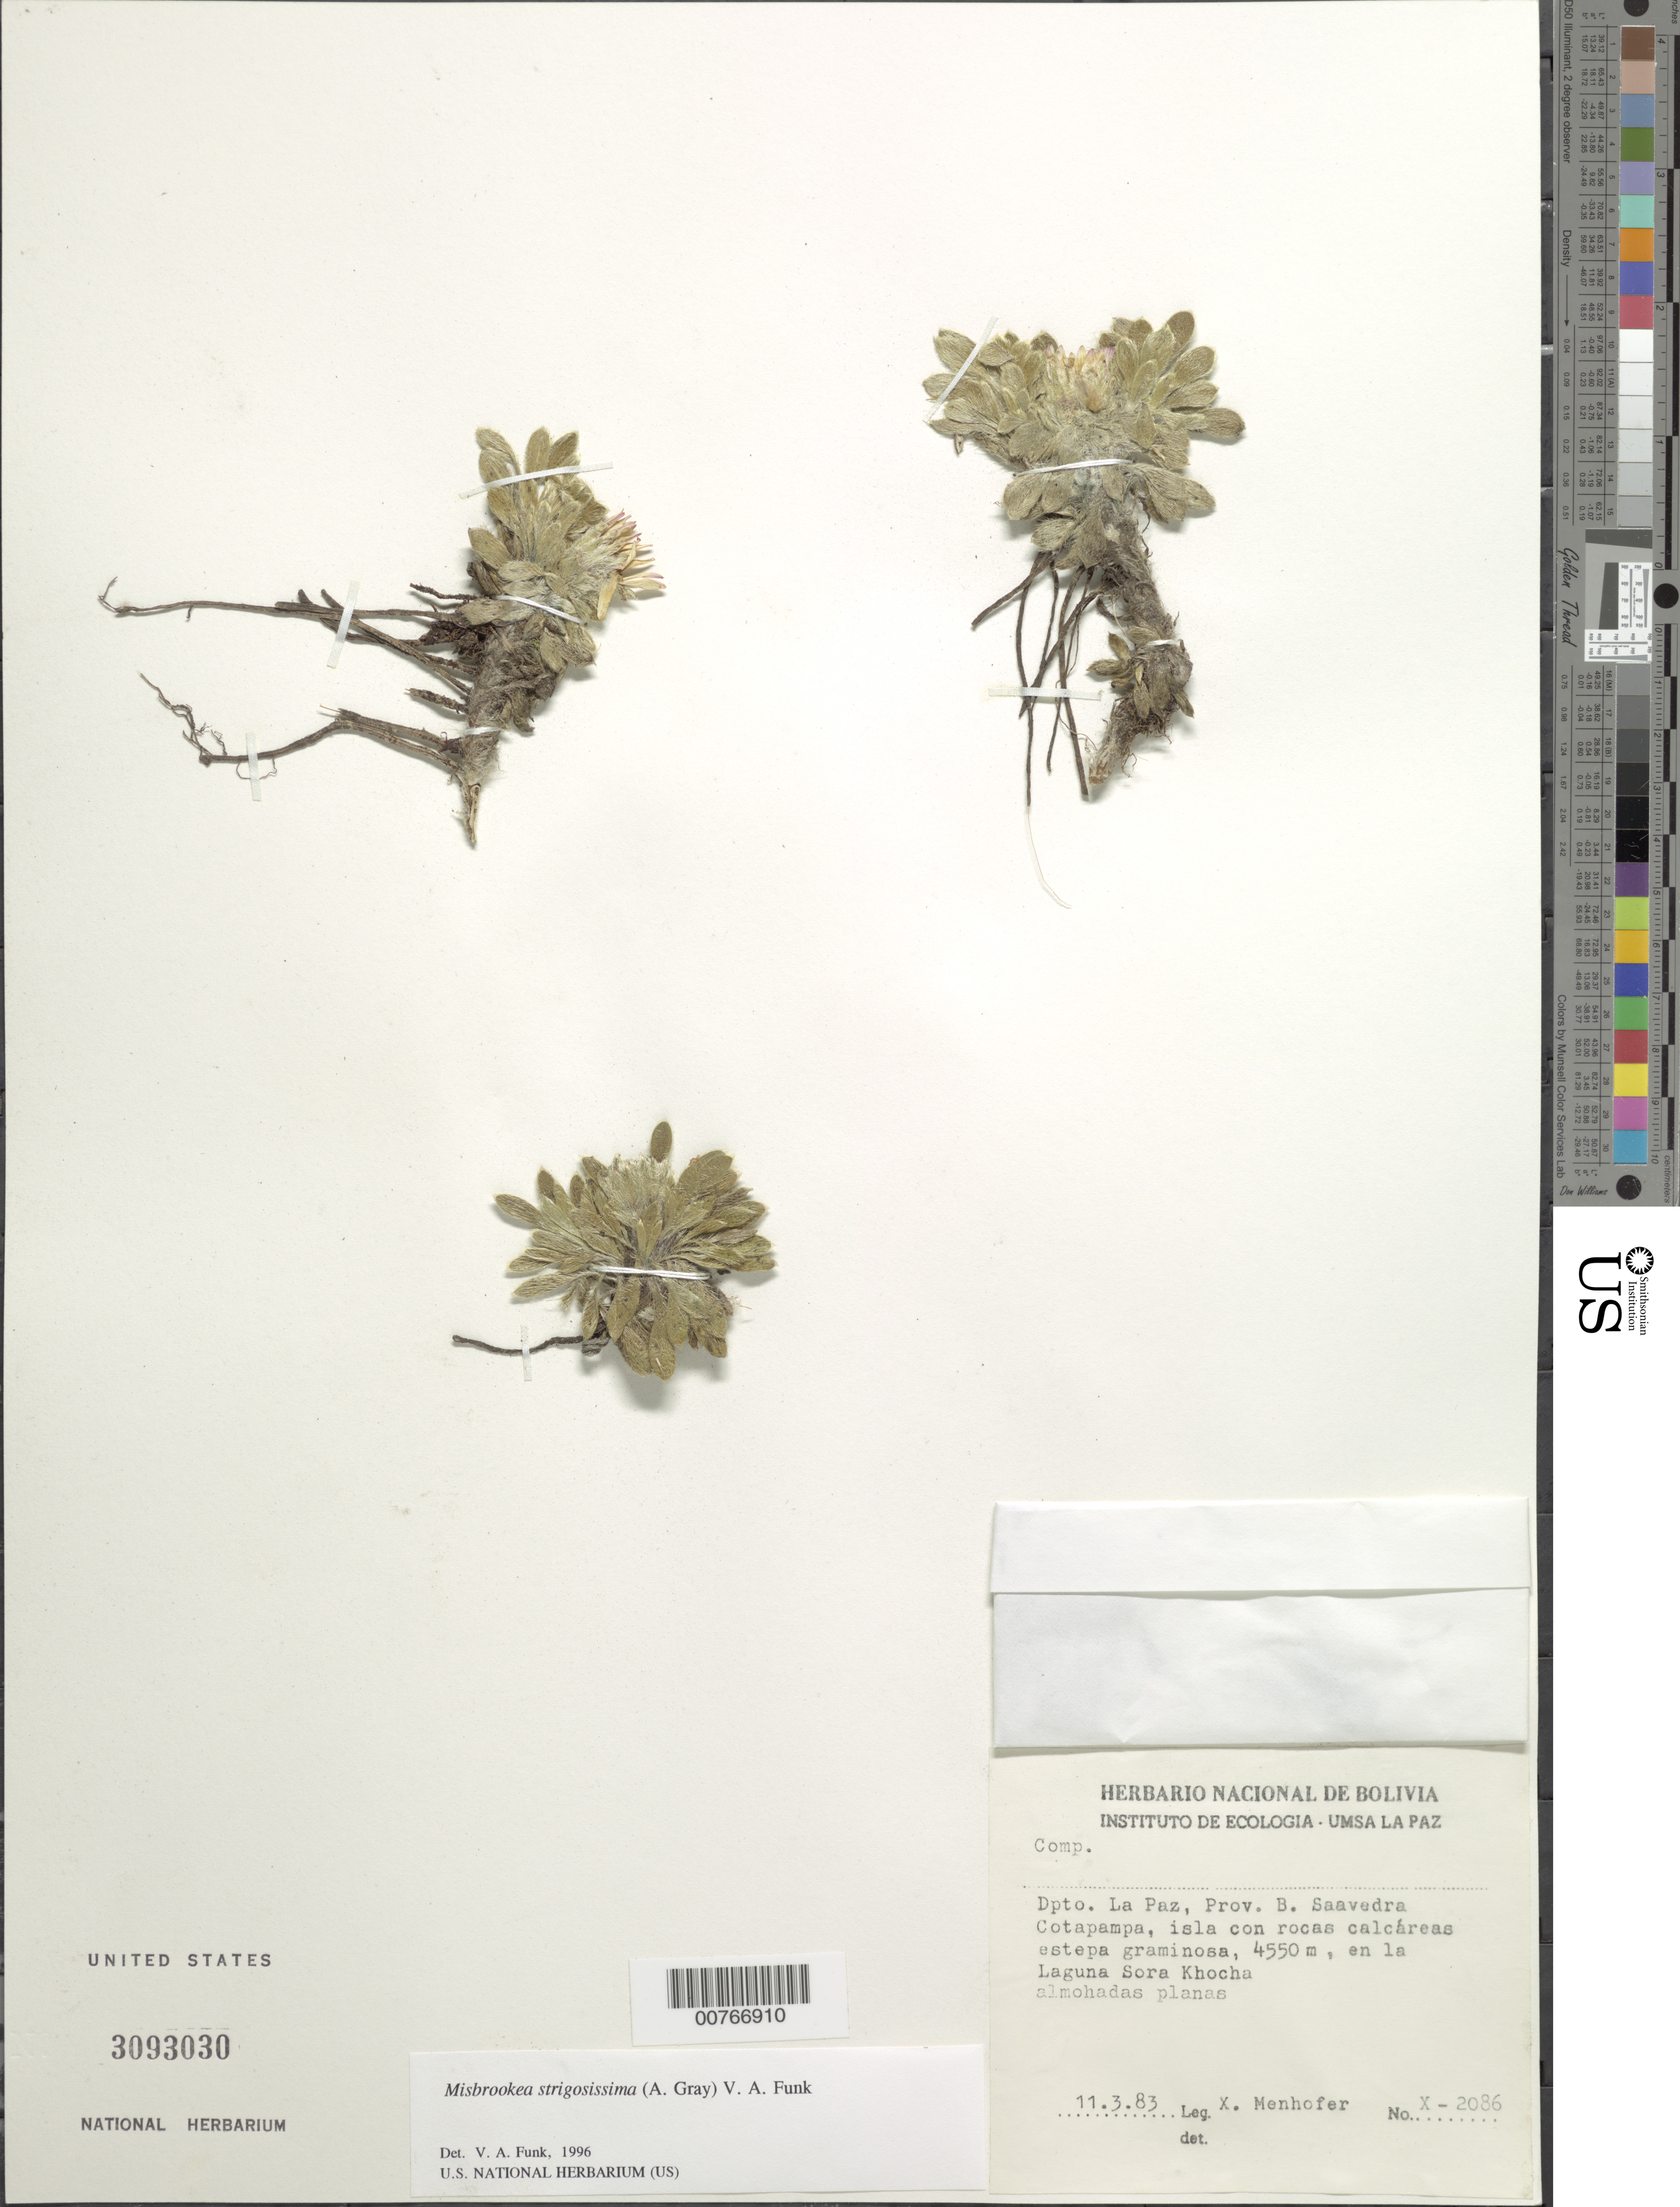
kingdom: Plantae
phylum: Tracheophyta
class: Magnoliopsida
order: Asterales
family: Asteraceae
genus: Misbrookea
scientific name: Misbrookea strigosissima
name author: (A. Gray) V.A. Funk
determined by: Funk, Vicki A., (BOT), Smithsonian Institution - National Museum of Natural History (UNITED STATES)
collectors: X. Menhofer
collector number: X2086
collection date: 1983-03-11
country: Bolivia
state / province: La Paz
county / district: Bautista Saavedra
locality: Cotapampa, isla con rocas calcáreas estepa graminosa, en la Laguna Sora Khocha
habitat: Almohadas planas; isla con rocas calcáreas estepa graminosa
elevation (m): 4550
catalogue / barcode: US 3093030